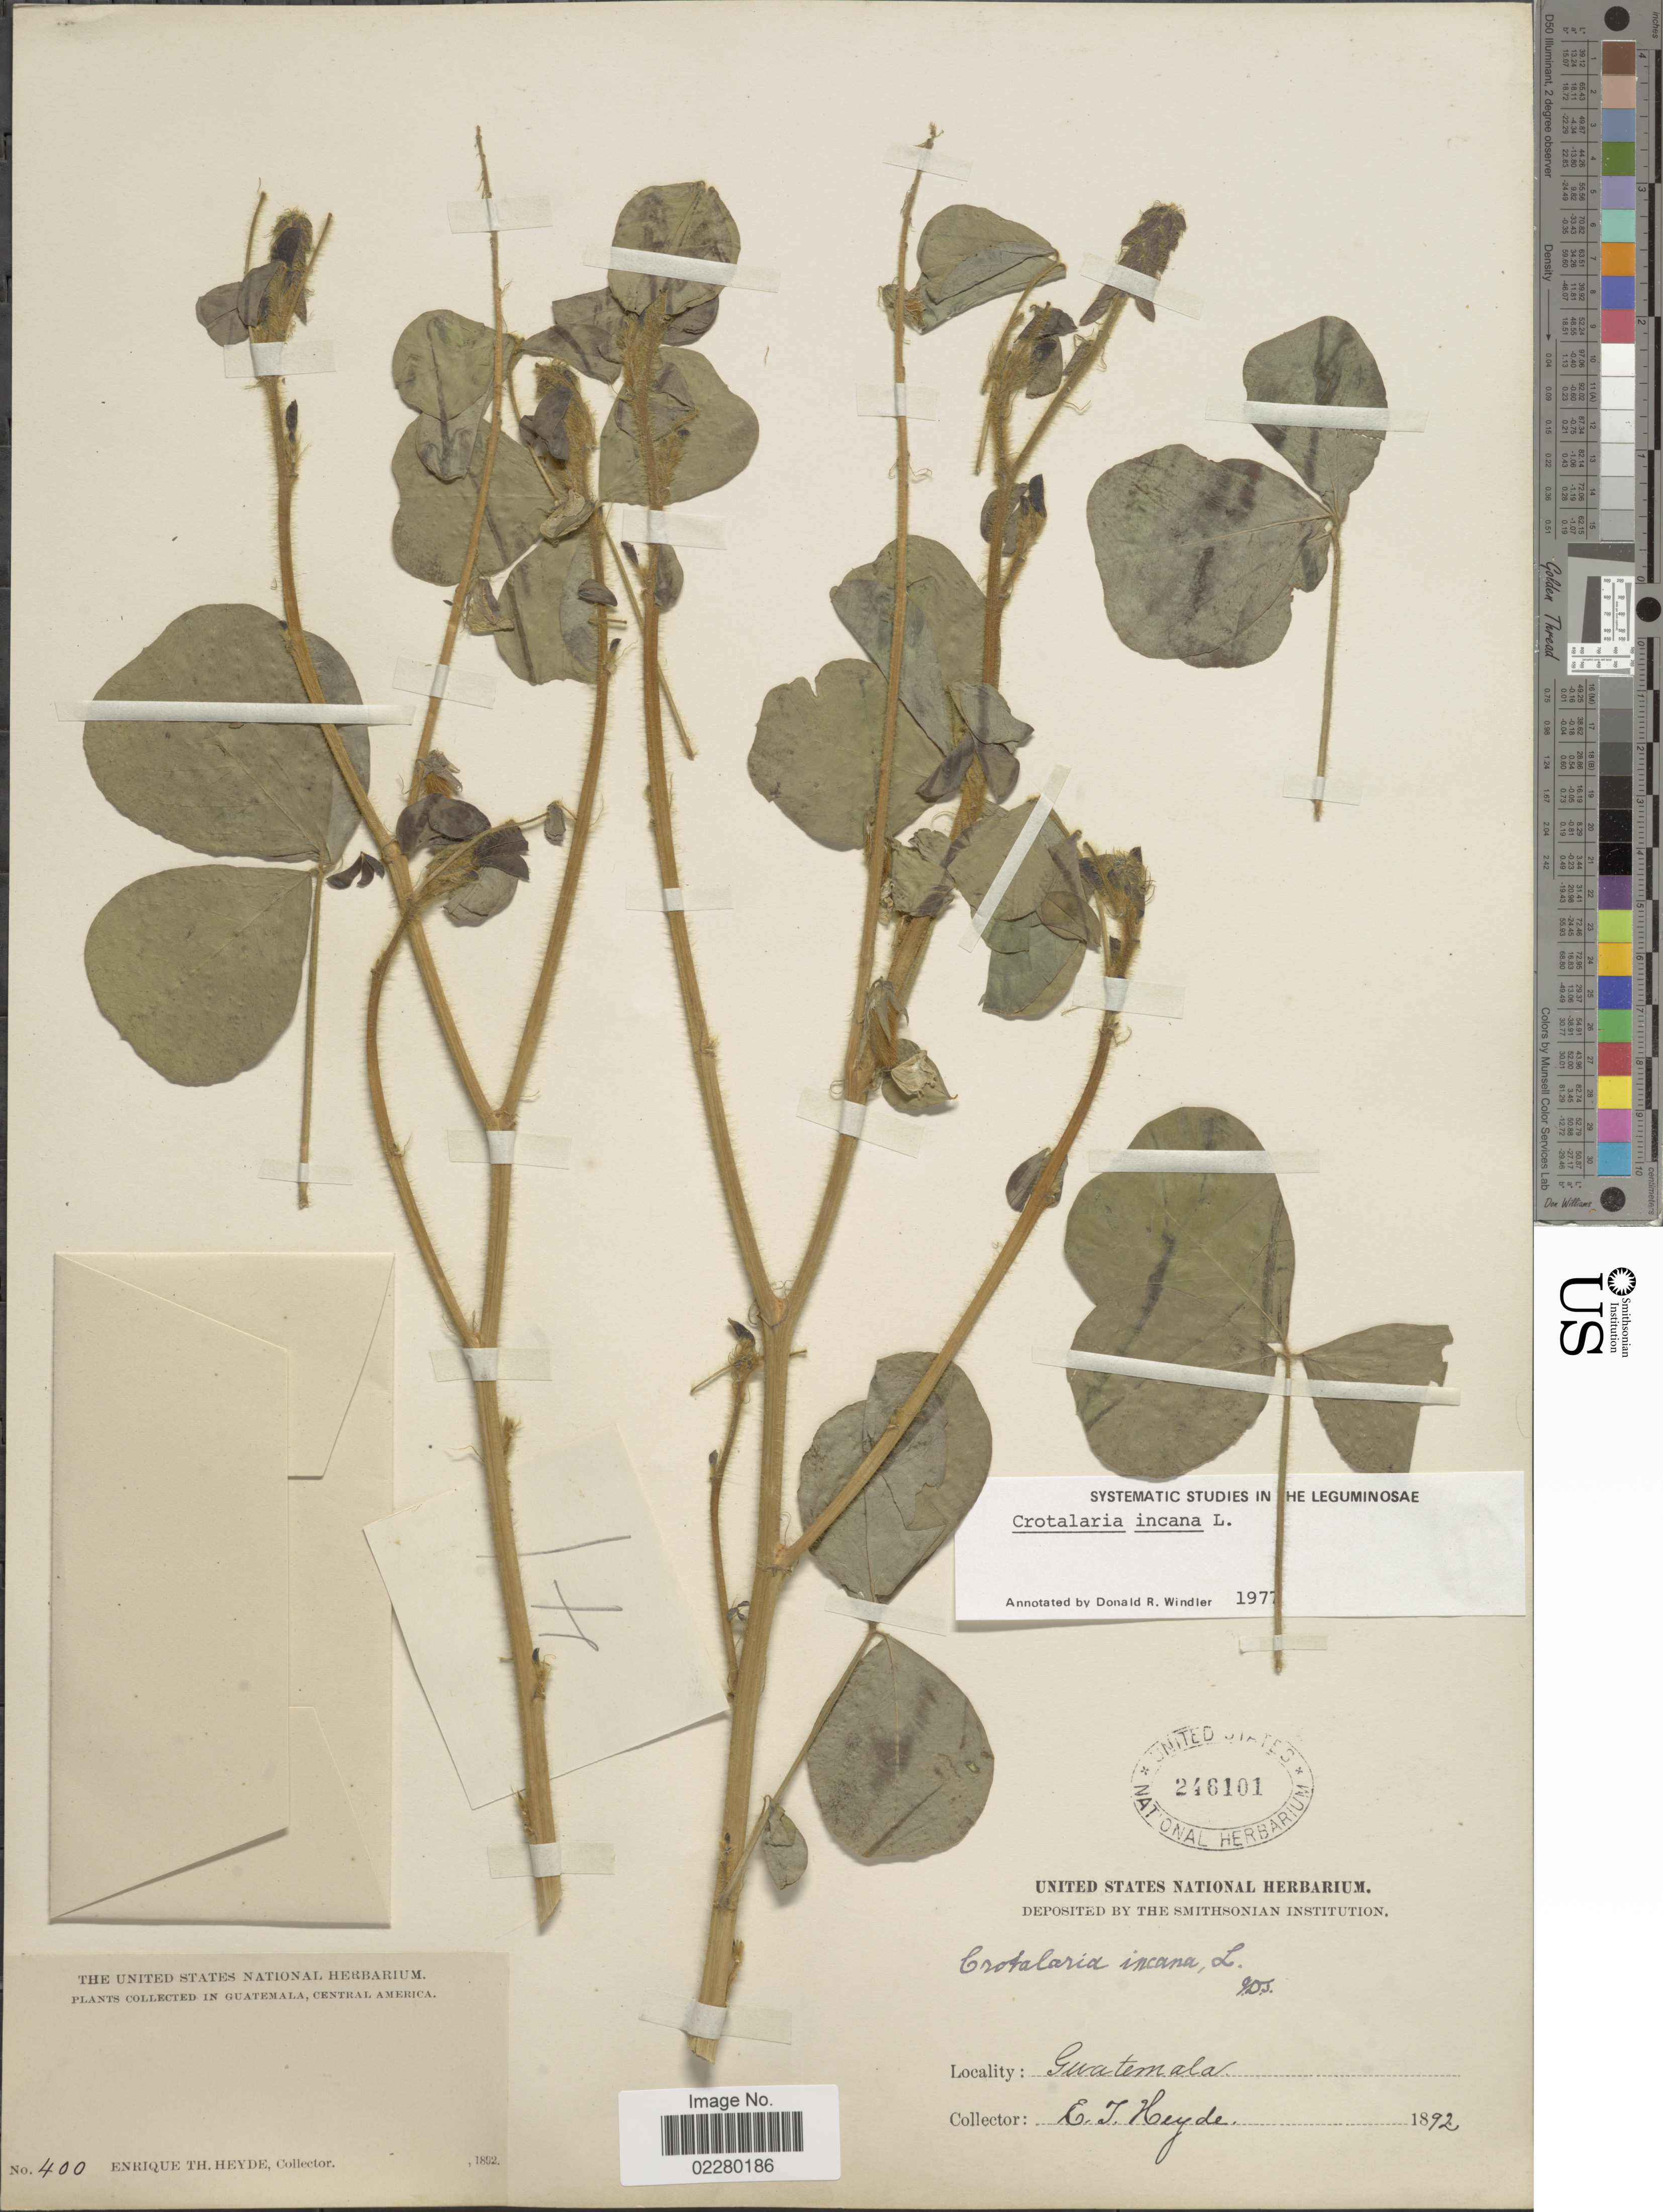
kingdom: Plantae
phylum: Tracheophyta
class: Magnoliopsida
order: Fabales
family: Fabaceae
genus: Crotalaria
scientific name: Crotalaria incana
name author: L.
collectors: E. T. Heyde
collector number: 400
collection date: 1892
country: Guatemala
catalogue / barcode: US 246101